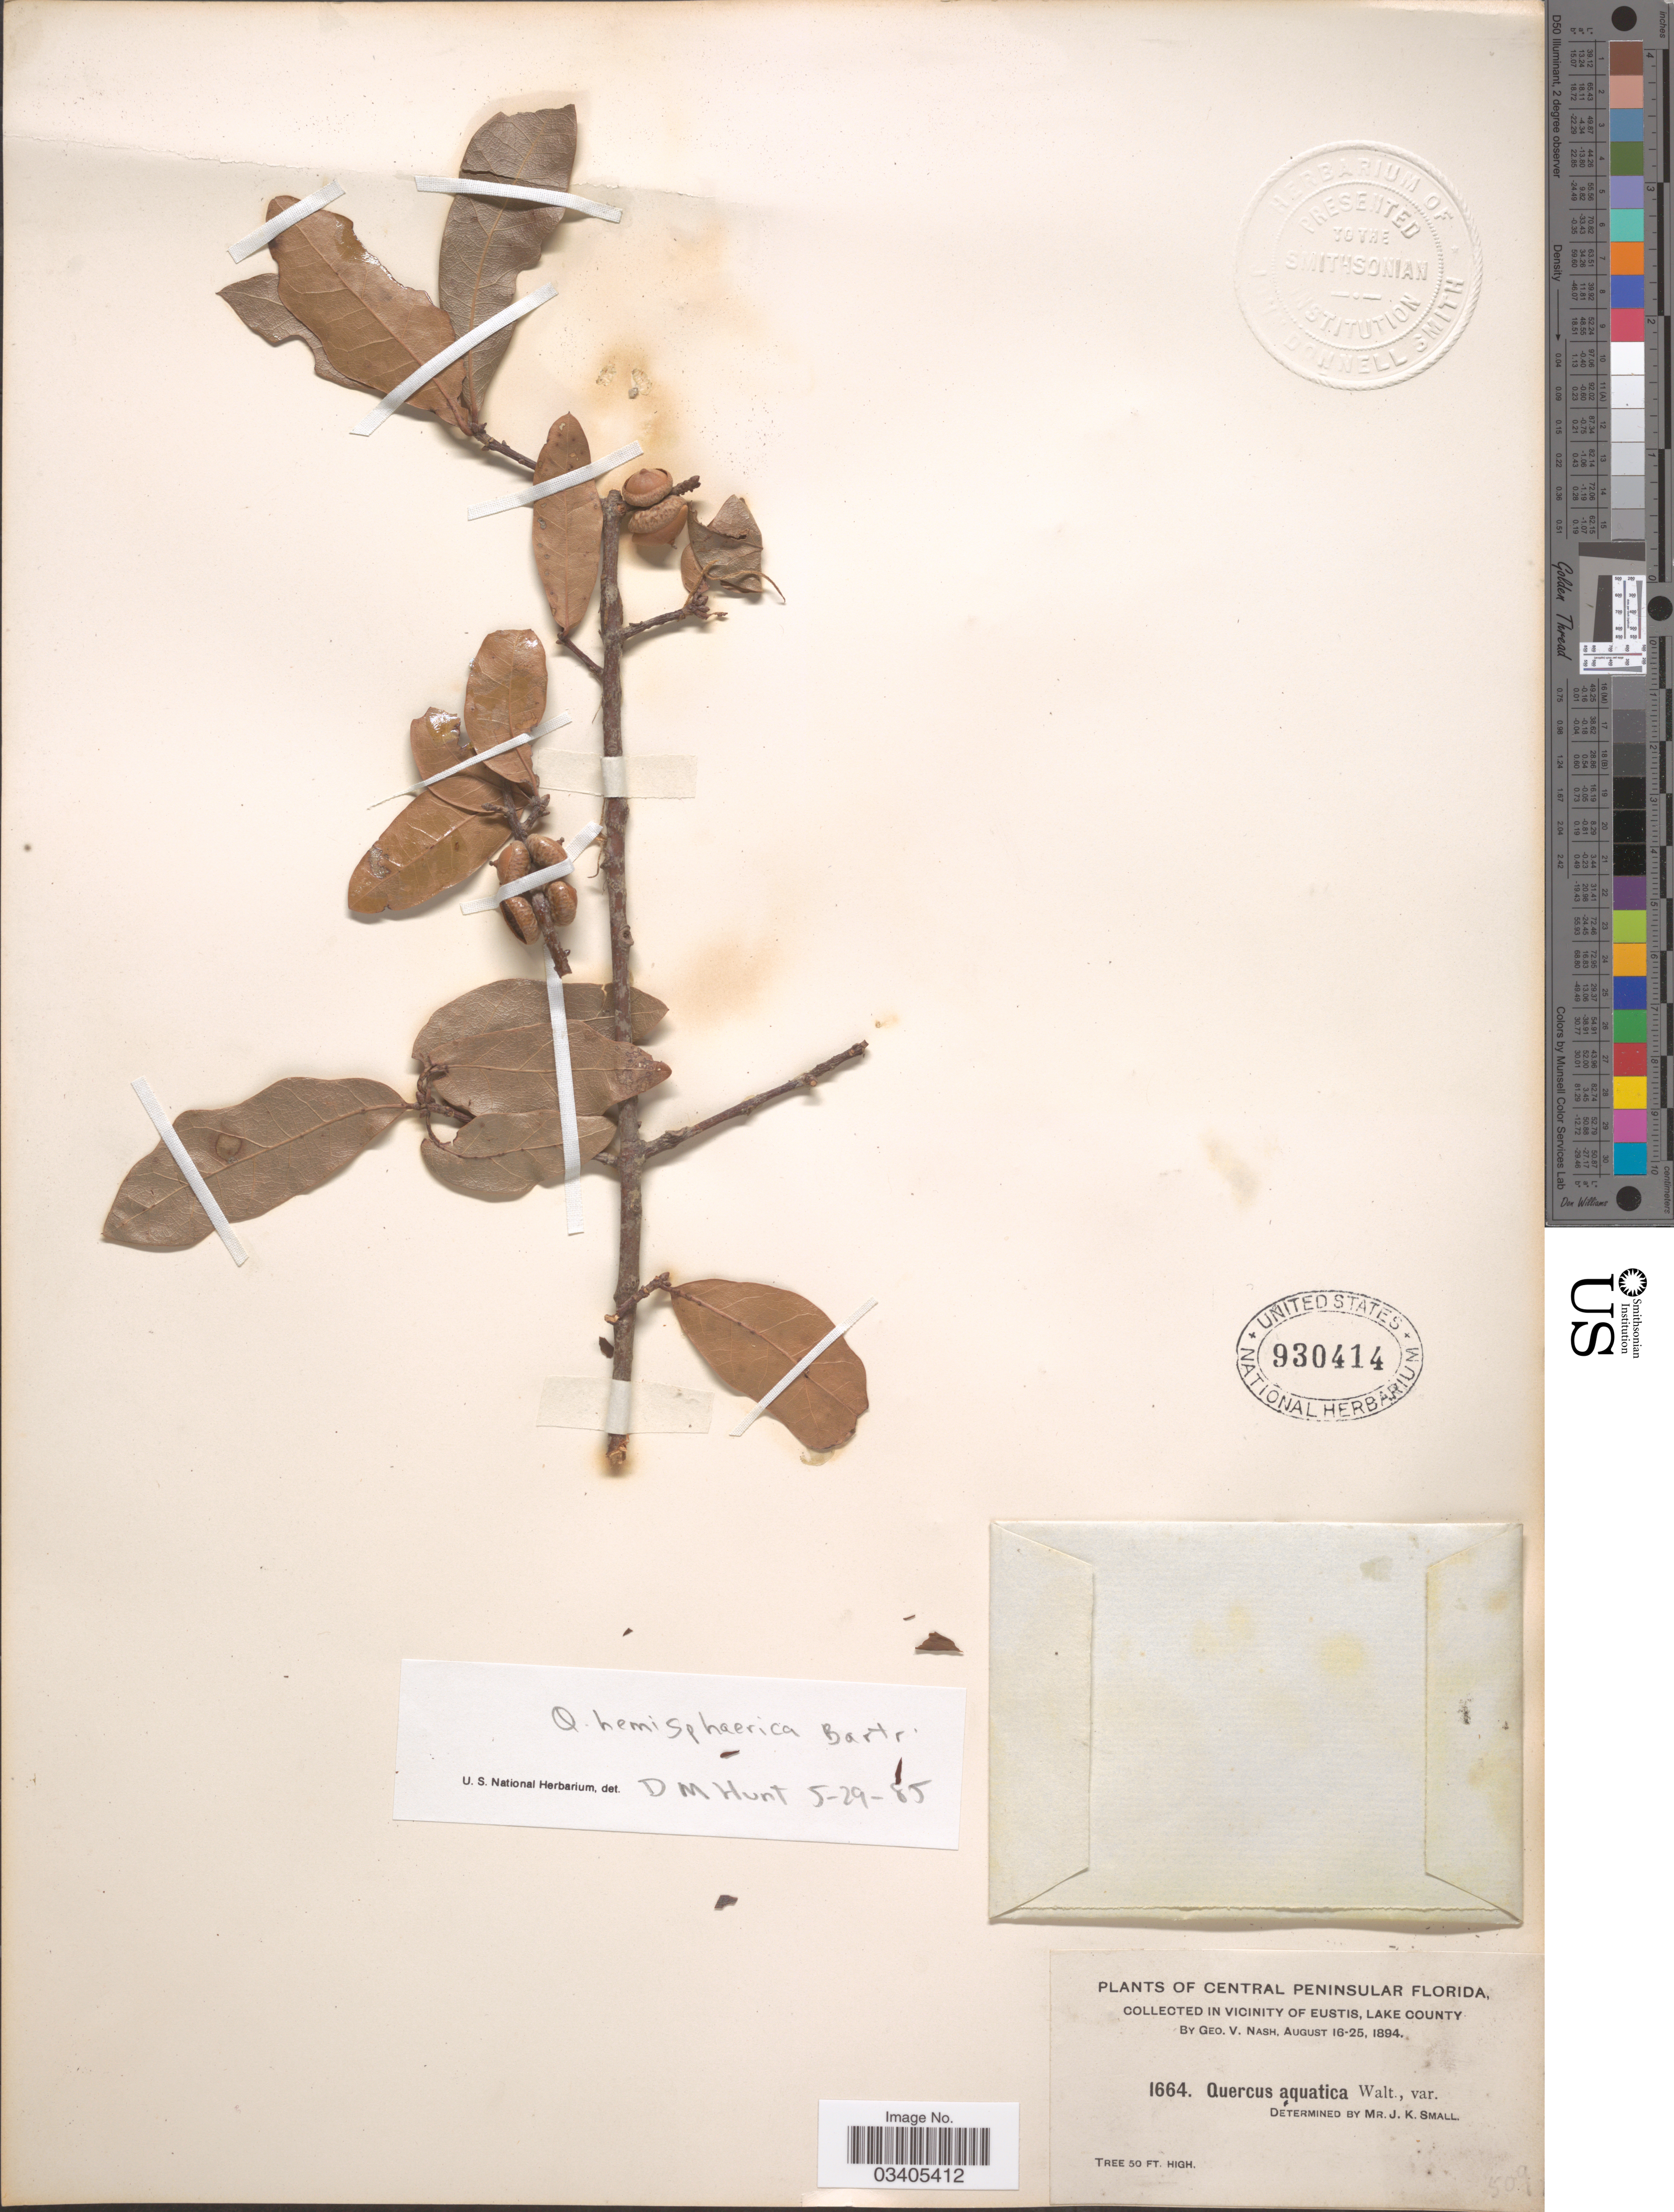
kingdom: Plantae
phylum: Tracheophyta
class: Magnoliopsida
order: Fagales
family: Fagaceae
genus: Quercus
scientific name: Quercus hemisphaerica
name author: W. Bartram ex Willd.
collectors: G. V. Nash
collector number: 1664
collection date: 1894-08-16/1894-08-25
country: United States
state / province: Florida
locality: Central Peninsular Florida. In vicinity of Eustis, Lake County.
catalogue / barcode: US 930414